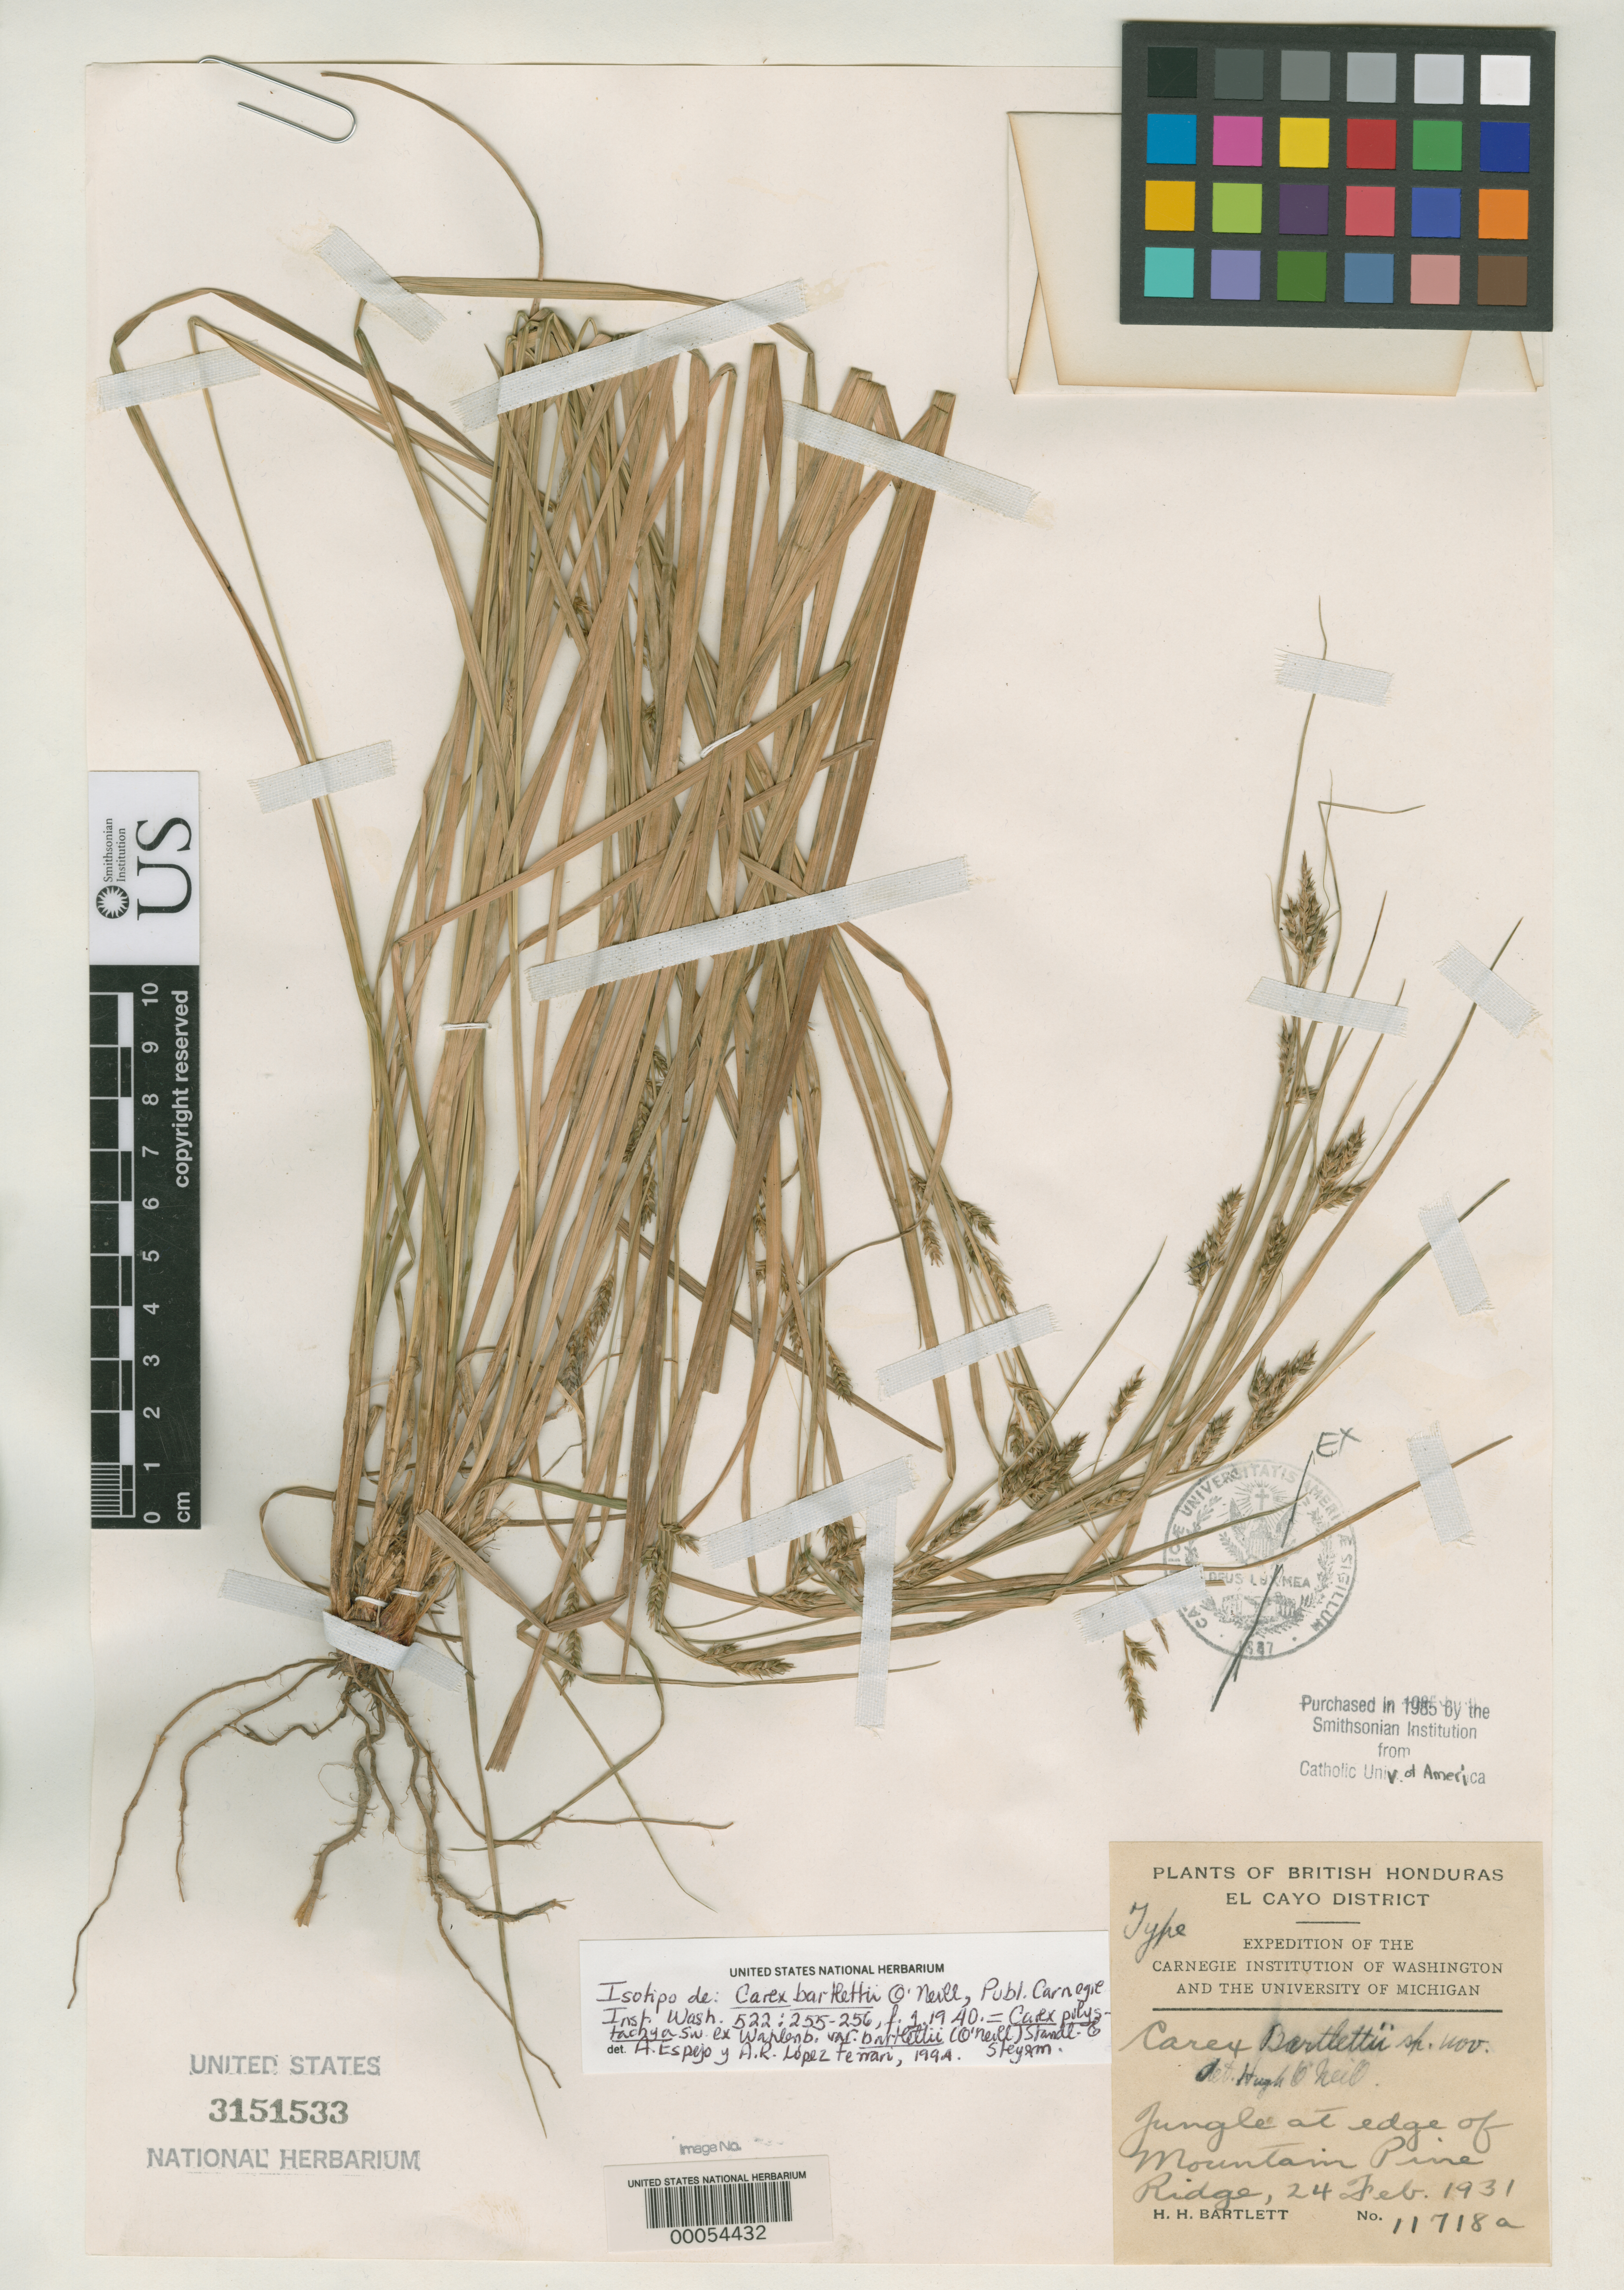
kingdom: Plantae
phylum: Tracheophyta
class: Liliopsida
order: Poales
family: Cyperaceae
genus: Carex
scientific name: Carex bartlettii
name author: O'Neill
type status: Type Collection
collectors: H. H. Bartlett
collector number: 11718 a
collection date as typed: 24 Feb 1931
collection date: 1931-02-24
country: Belize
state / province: Cayo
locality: Jungle at edge of Mountain Pine Ridge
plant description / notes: One of two sheets at US ex herb. LCU, both marked as "Type"; unclear which is holotype, or if both are syntypes. This sheet (USNH 3151533) annotated in 1994 as "isotipo" by A. Espejo & A.R. López Ferrari.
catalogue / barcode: US 3151533